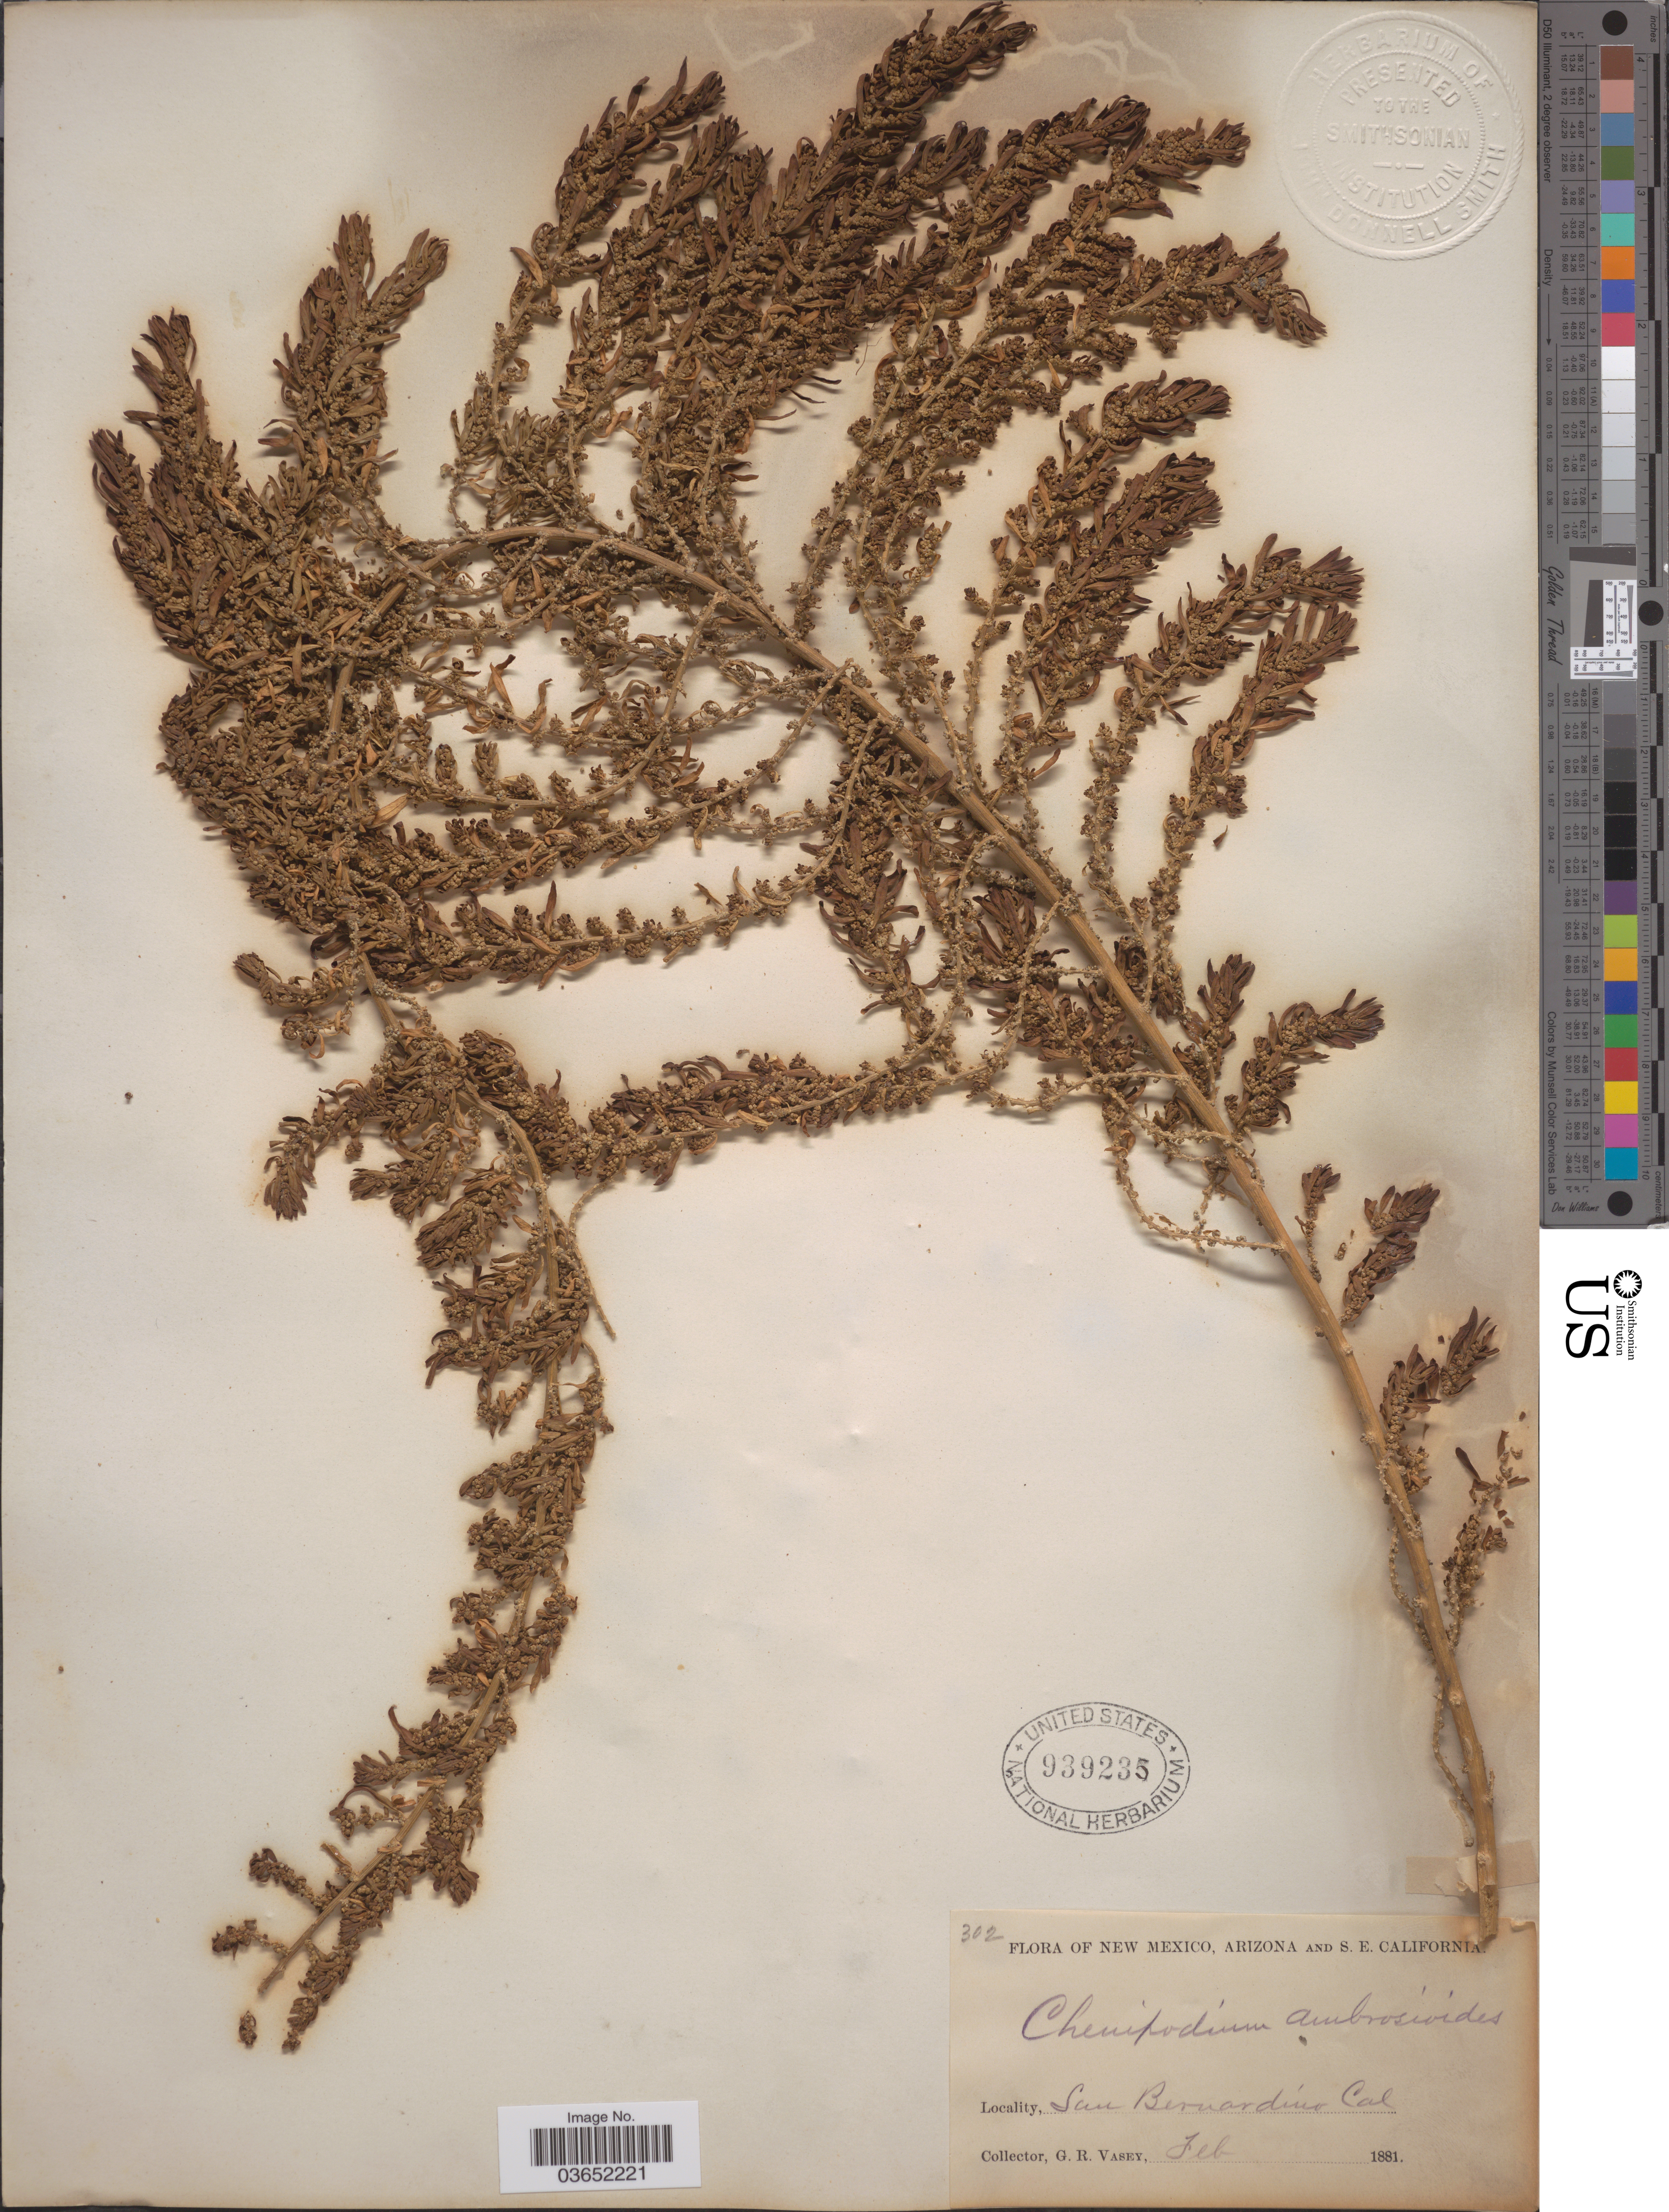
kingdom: Plantae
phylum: Tracheophyta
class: Magnoliopsida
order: Caryophyllales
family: Amaranthaceae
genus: Chenopodium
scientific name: Chenopodium ambrosioides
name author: L.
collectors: G. R. Vasey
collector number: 302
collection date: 1881-02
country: United States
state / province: California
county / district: San Bernardino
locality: S. E. California. San Bernardino.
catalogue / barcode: US 939235